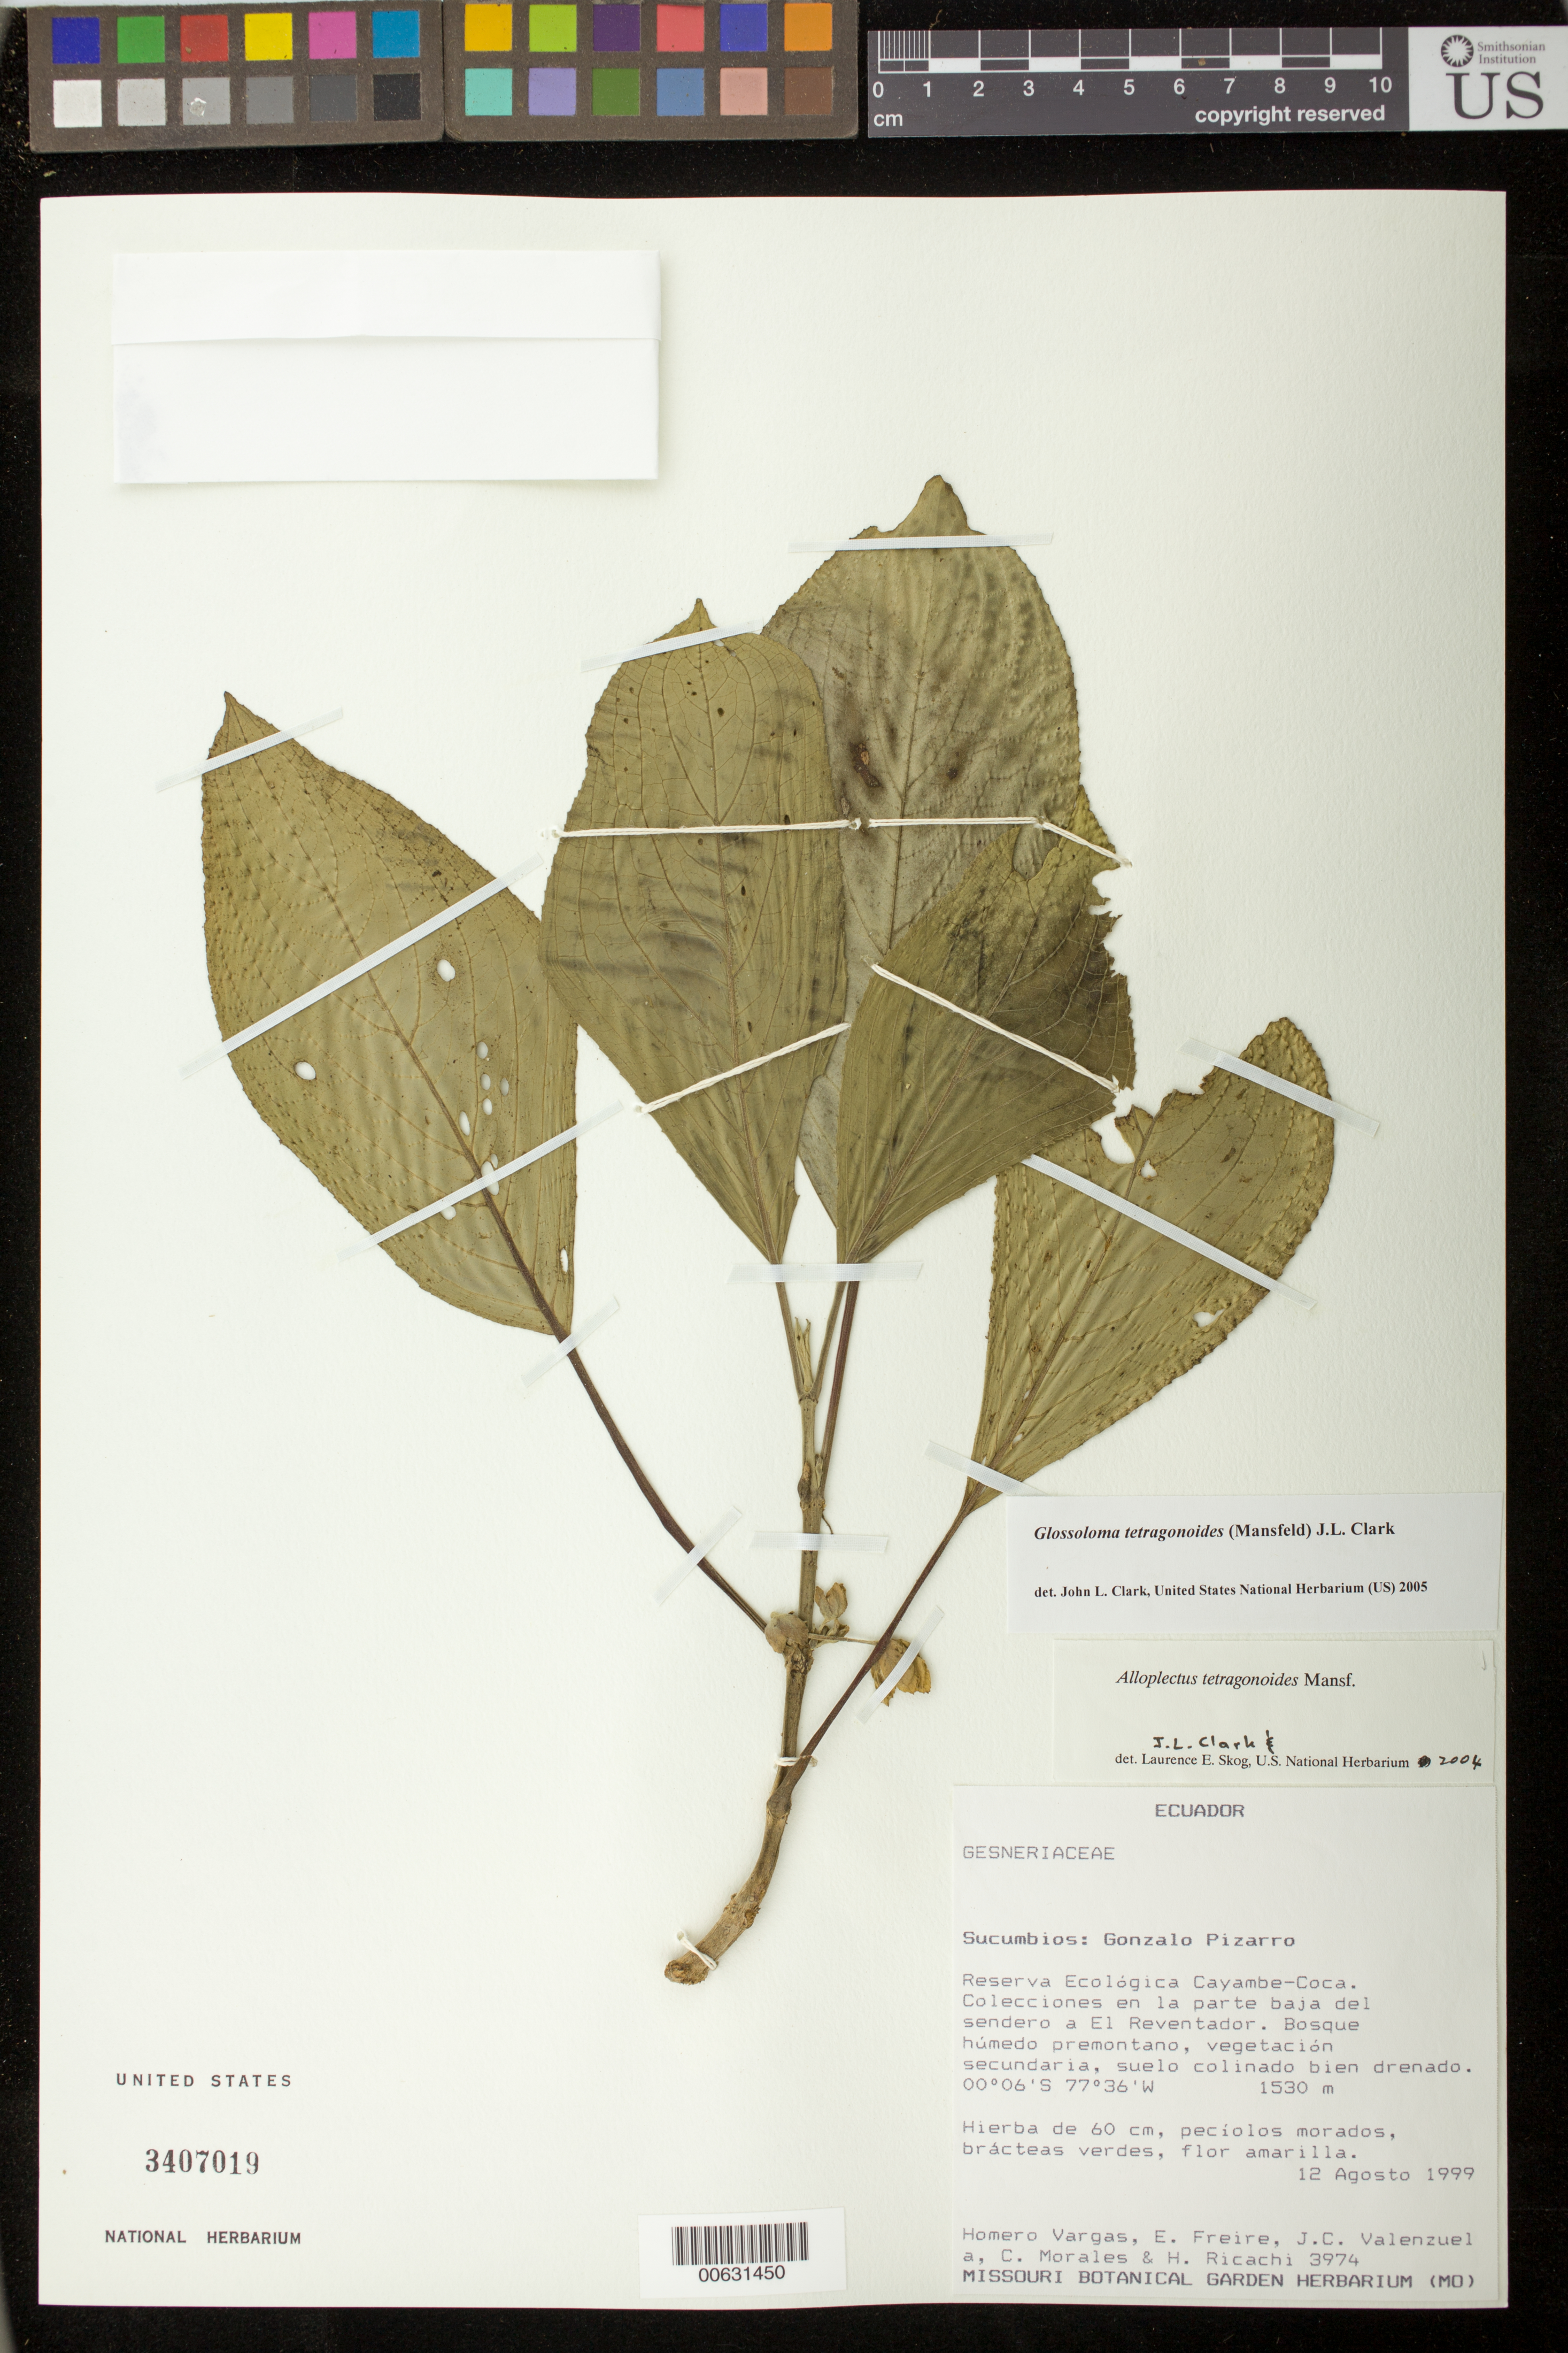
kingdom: Plantae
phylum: Tracheophyta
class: Magnoliopsida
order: Lamiales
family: Gesneriaceae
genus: Glossoloma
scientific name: Glossoloma tetragonoides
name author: (Mansf.) J.L. Clark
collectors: H. Vargas, E. Freire, J. Valenzuela, C. Morales & H. Ricachi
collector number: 3974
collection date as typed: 12 Aug 1999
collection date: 1999-08-12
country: Ecuador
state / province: Sucumbíos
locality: Gonzalo Pizarro; Reserva Ecológica Cayambe-Coca; colecciones en la parte baja del sendero a El Reventador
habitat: Bosque húmedo premontano, vegetación secundaria, suelo colinado bien drenado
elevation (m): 1530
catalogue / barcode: US 3407019